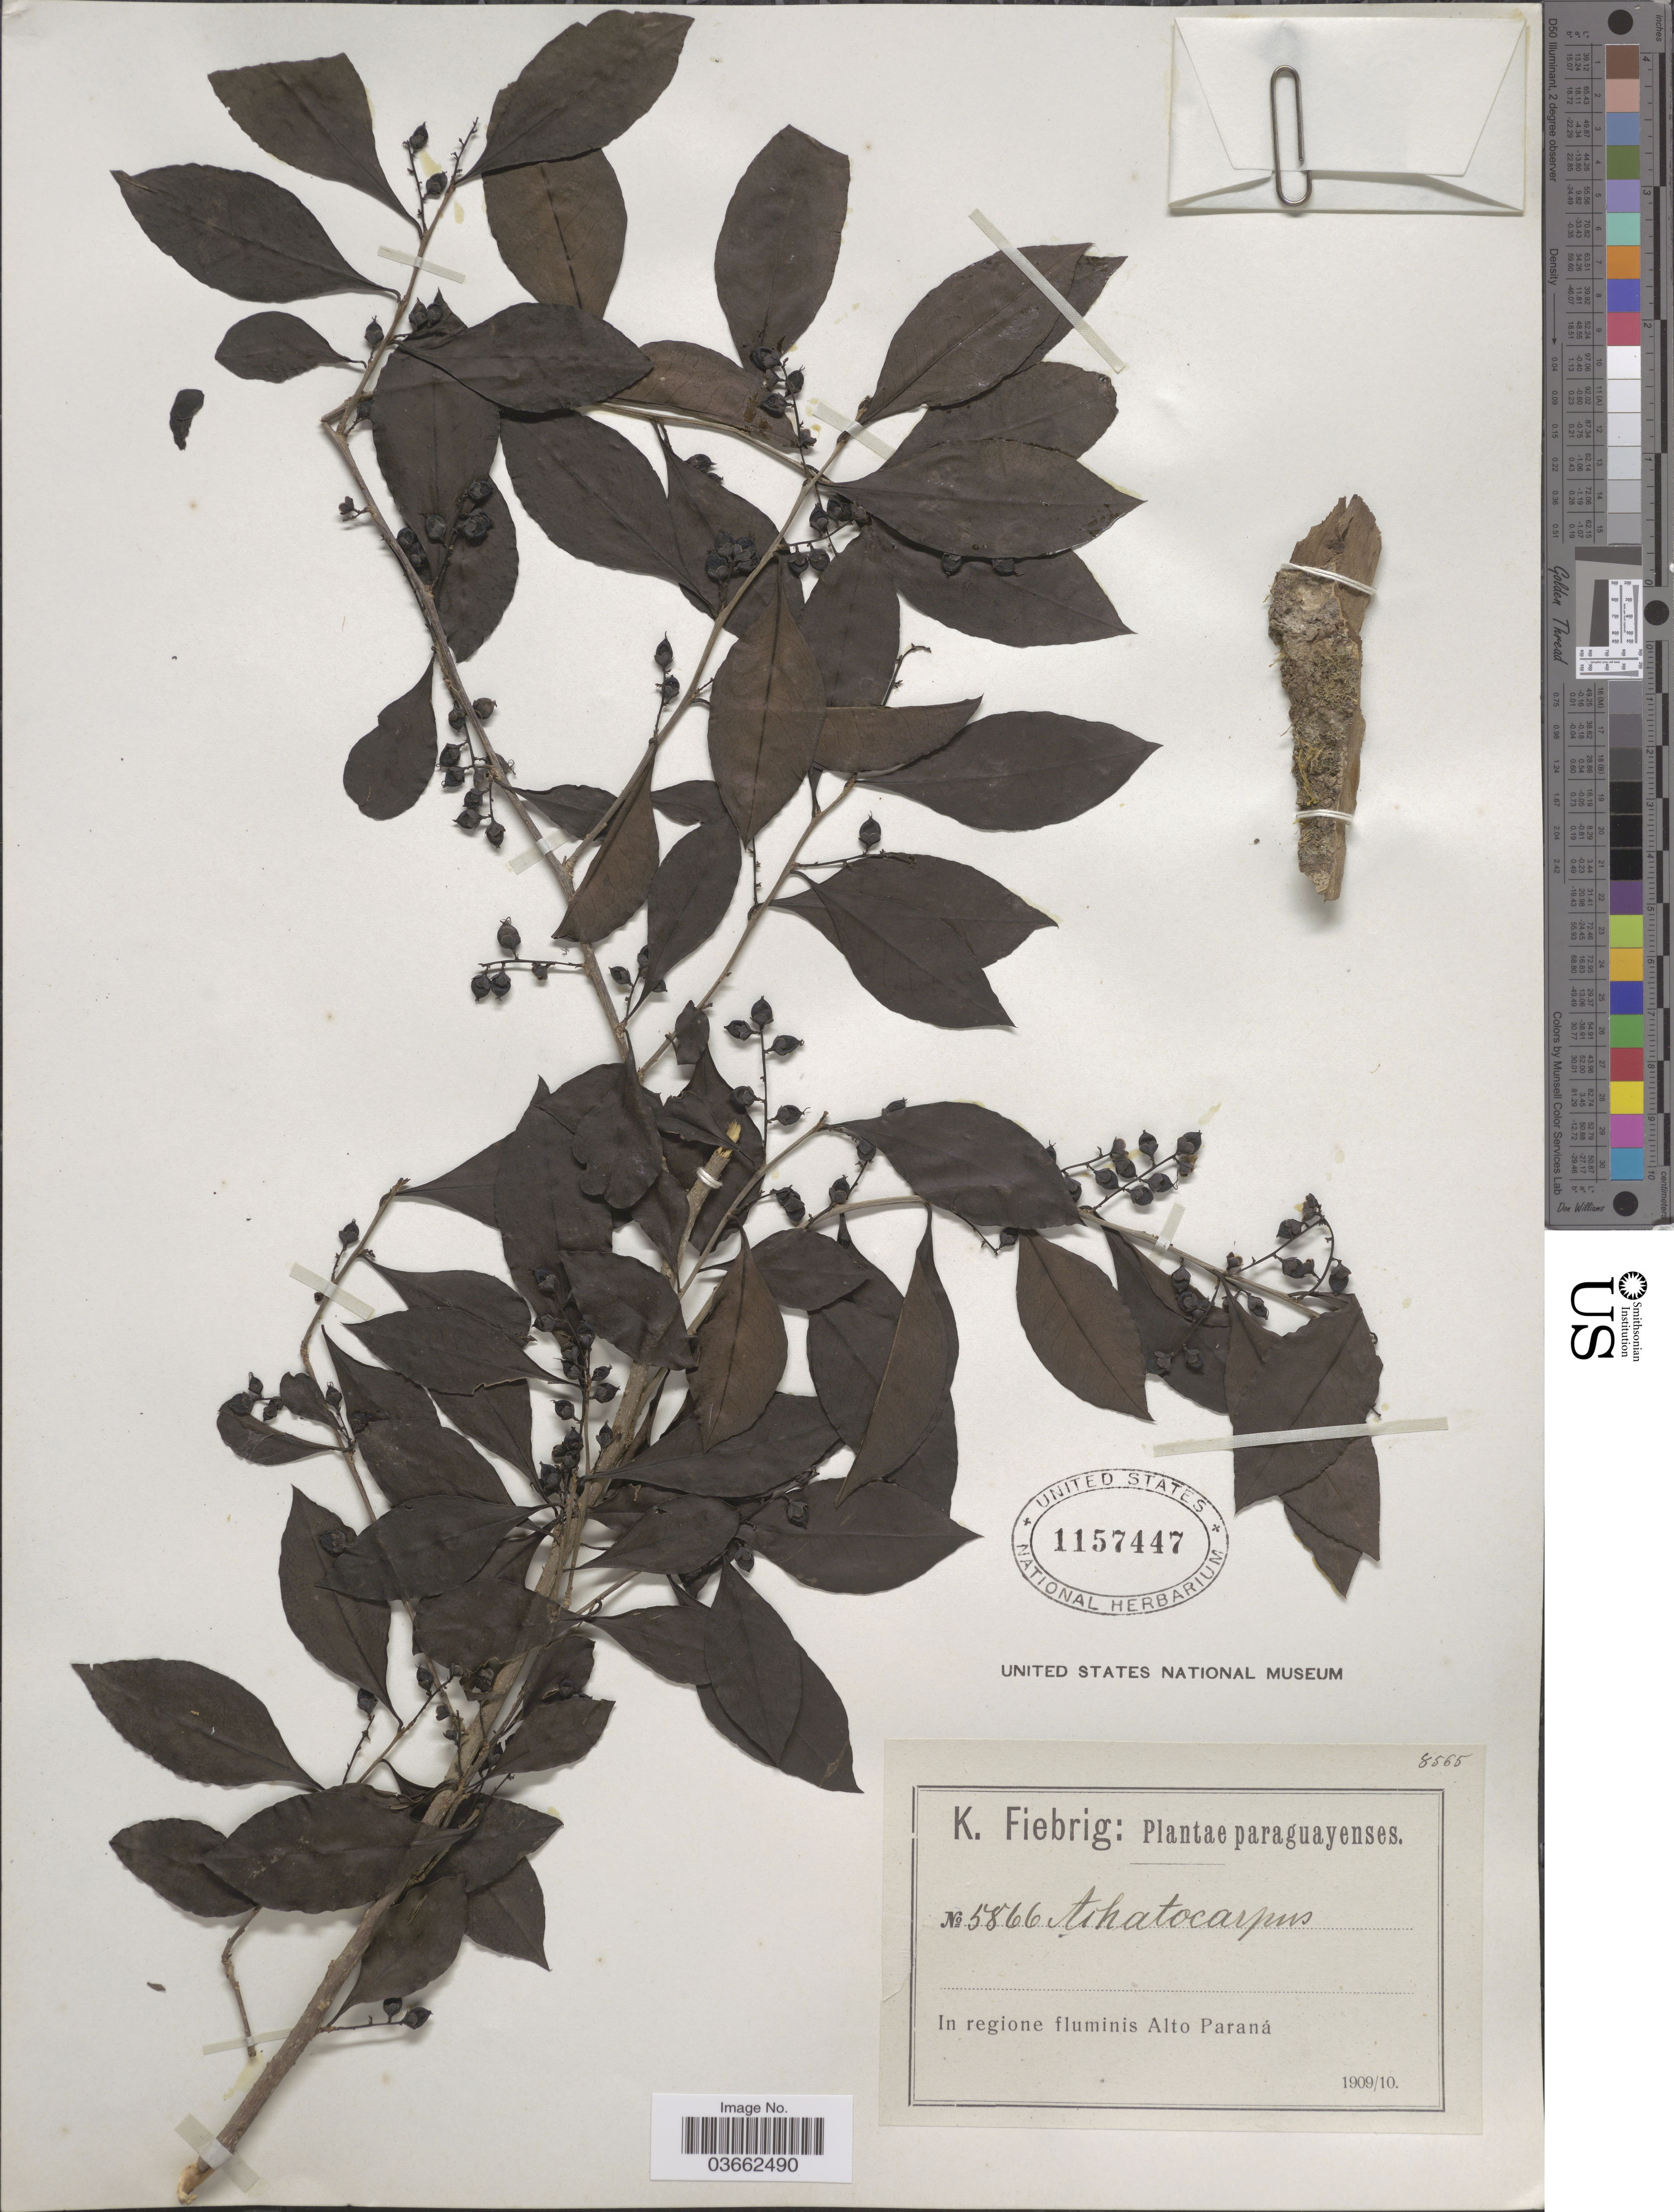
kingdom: Plantae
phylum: Tracheophyta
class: Magnoliopsida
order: Caryophyllales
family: Achatocarpaceae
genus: Achatocarpus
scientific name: Achatocarpus praecox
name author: Griseb.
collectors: K. Fiebrig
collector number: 5866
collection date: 1909/1910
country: Paraguay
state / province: Alto Parana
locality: In regione fluminis Alto Paraná.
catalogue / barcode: US 1157447